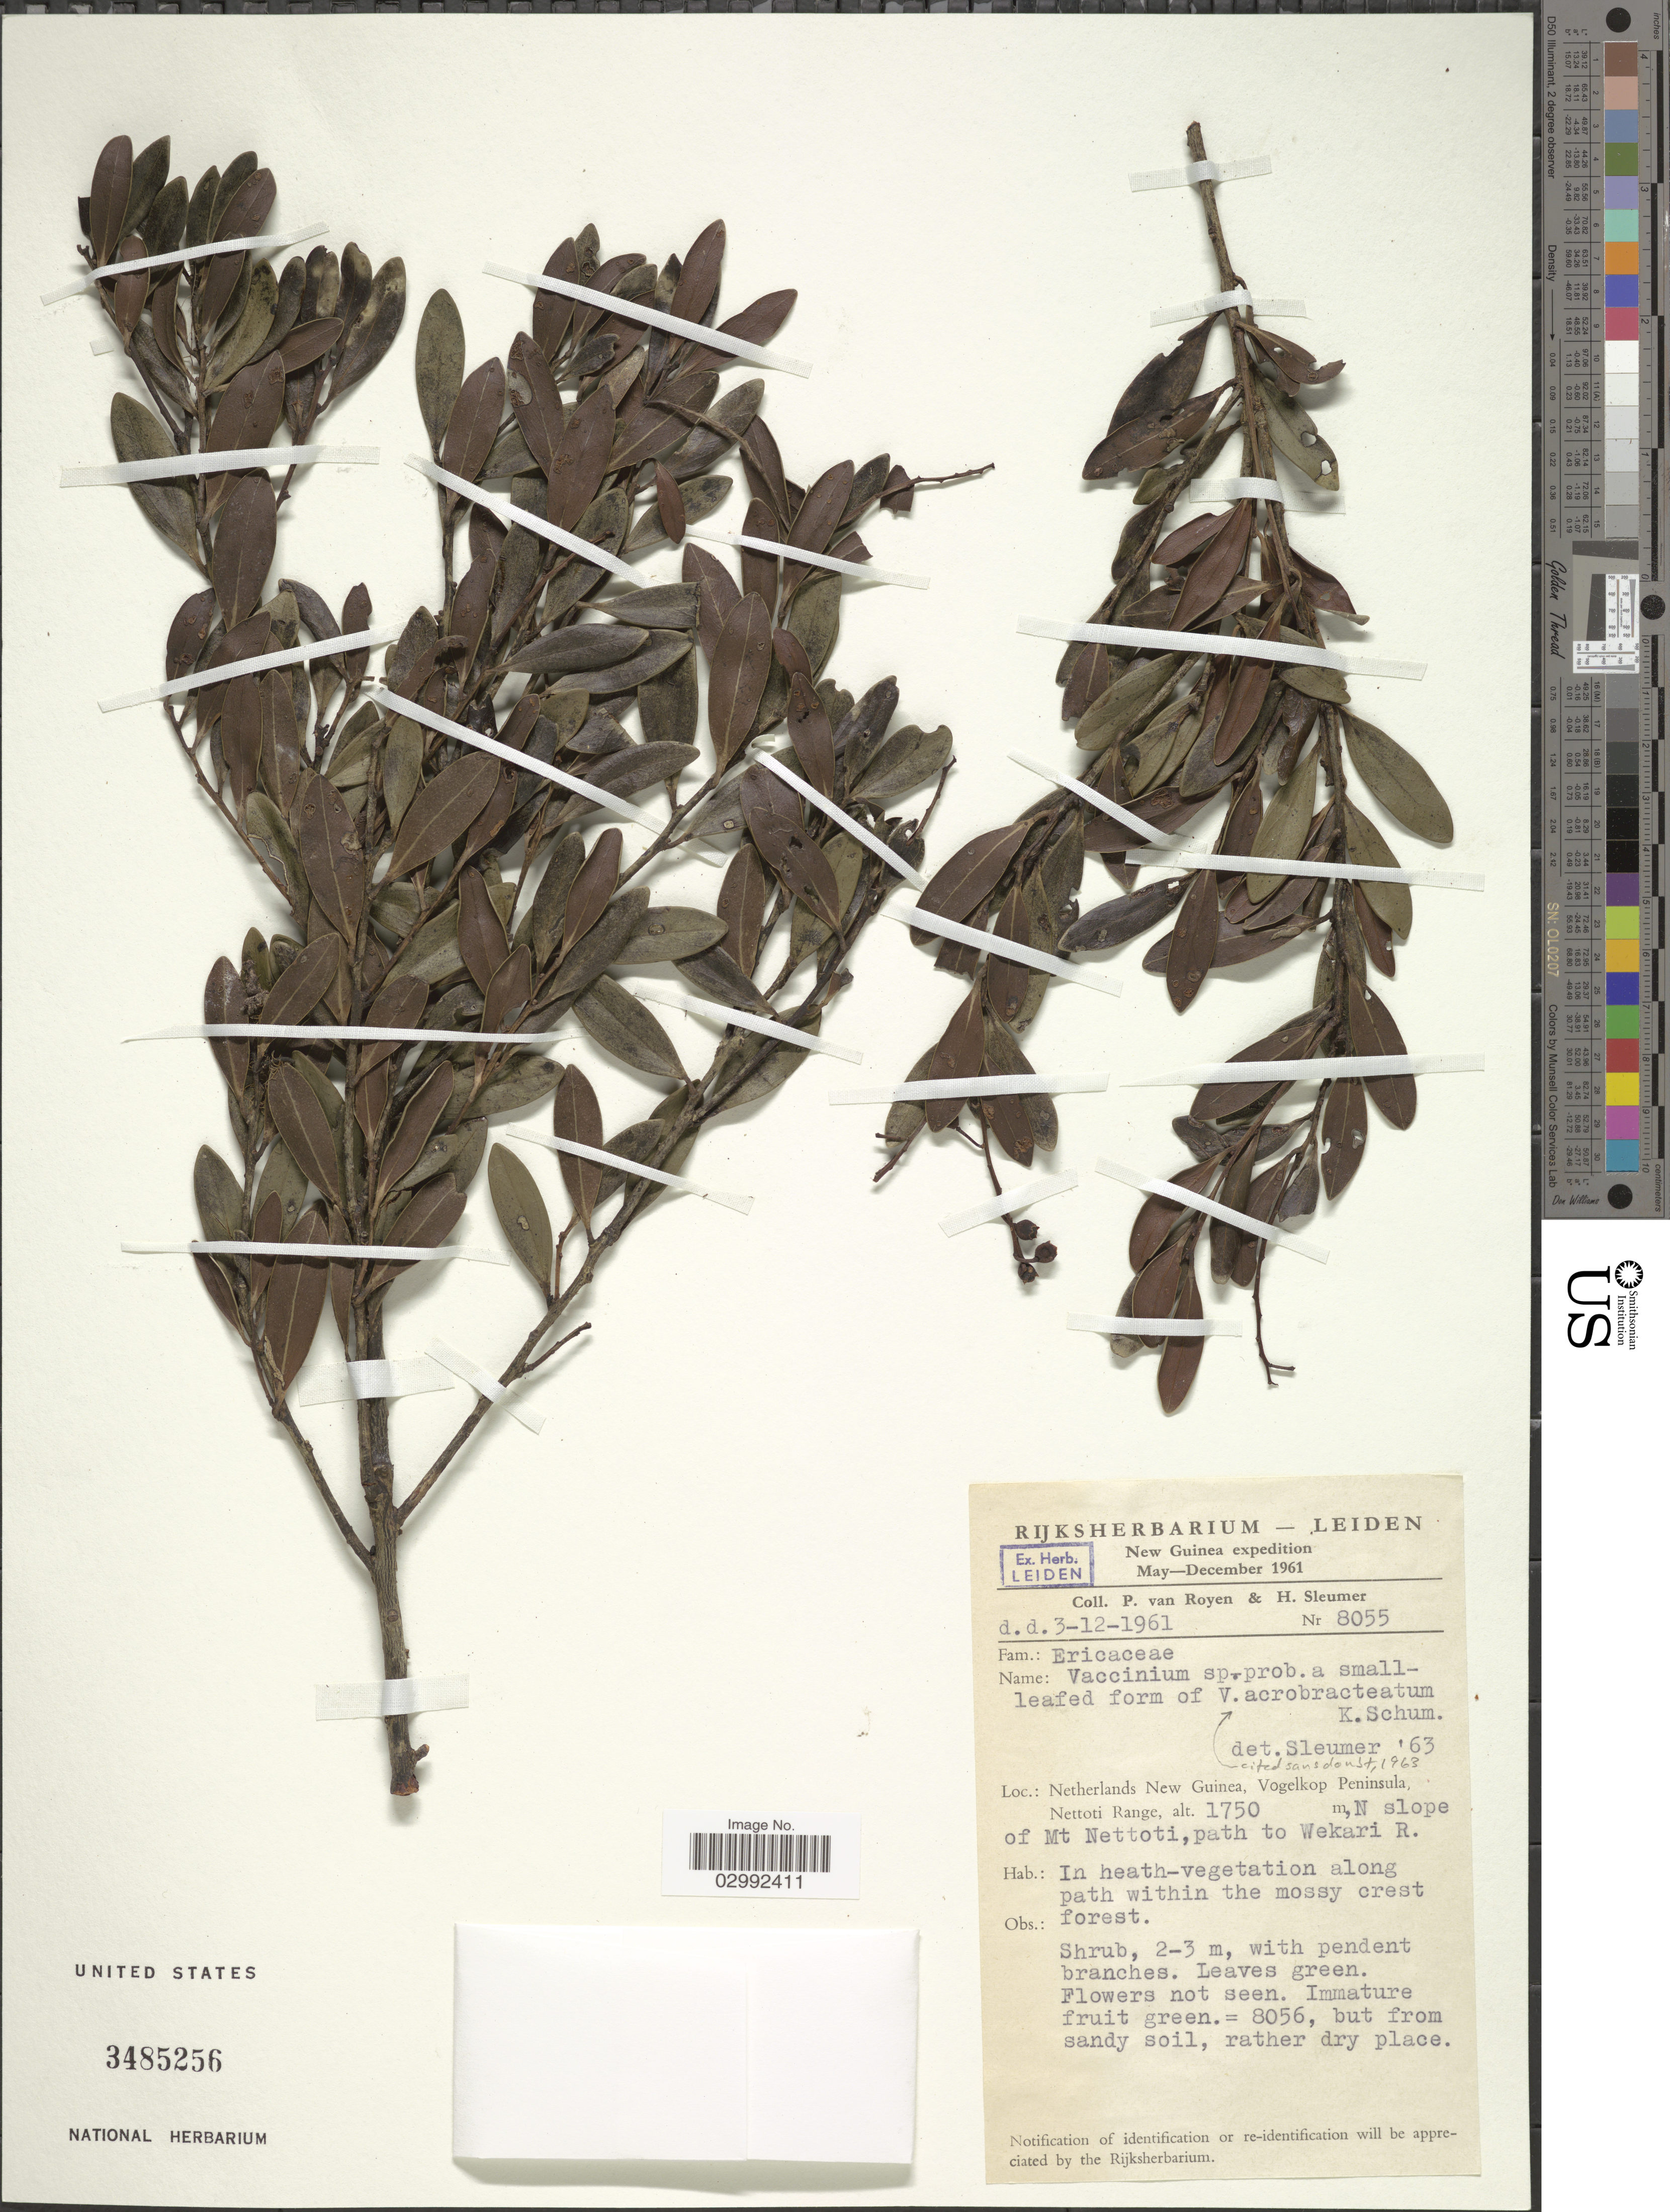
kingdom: Plantae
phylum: Tracheophyta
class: Magnoliopsida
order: Ericales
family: Ericaceae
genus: Vaccinium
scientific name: Vaccinium acrobracteatum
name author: K. Schum.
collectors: P. van Royen & H. O. Sleumer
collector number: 8055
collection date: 1961-12-03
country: Indonesia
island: New Guinea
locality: New Guinea, Netherlands New Guinea, Vogelkop Peninsula, Nettoti Range, N slope of Mt, Nettoti path to Wekari R.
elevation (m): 1750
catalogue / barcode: US 3485256